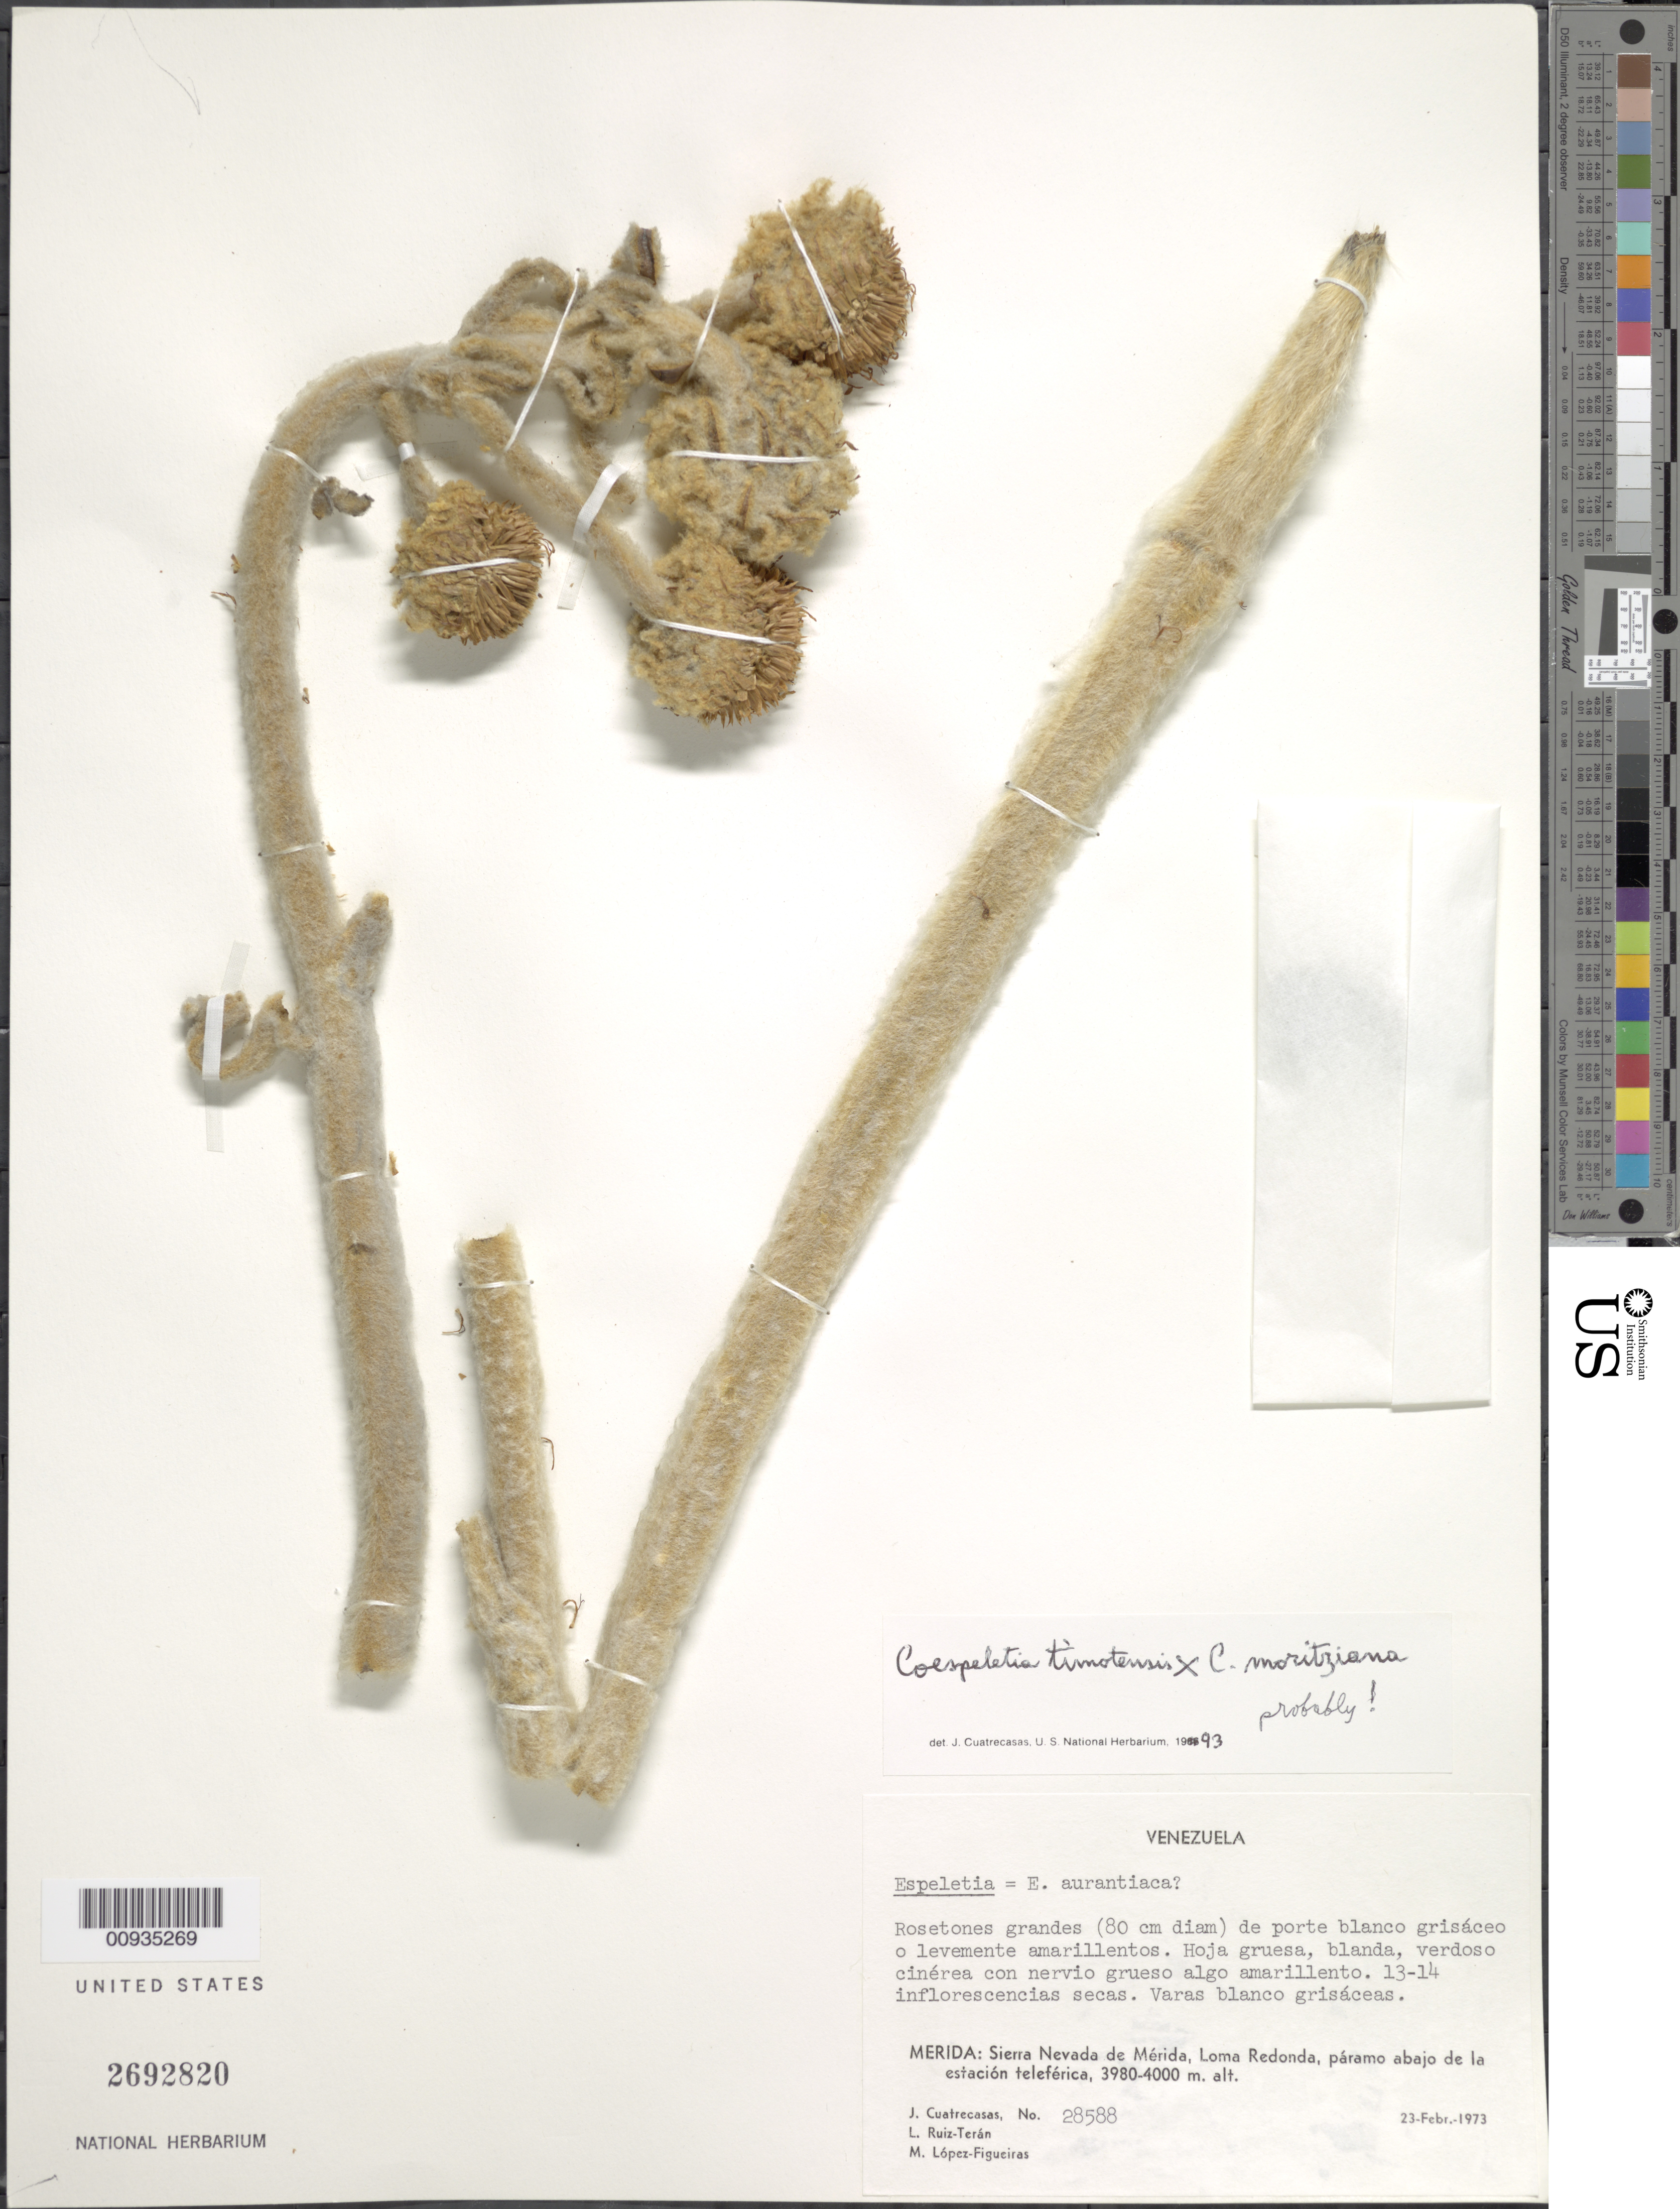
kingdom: Plantae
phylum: Tracheophyta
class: Magnoliopsida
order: Asterales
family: Asteraceae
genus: Coespeletia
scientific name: Coespeletia moritziana x C. timotensis (Cuatrec.) Cuatrec.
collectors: J. Cuatrecasas, L. E. Ruíz-Terán & M. López Figueiras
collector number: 28588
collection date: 1973-02-23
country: Venezuela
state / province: Mérida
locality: Sierra Nevada de Mérida, Loma Redonda, páramo abajo de la estación teleférica.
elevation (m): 3980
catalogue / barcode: US 2692820